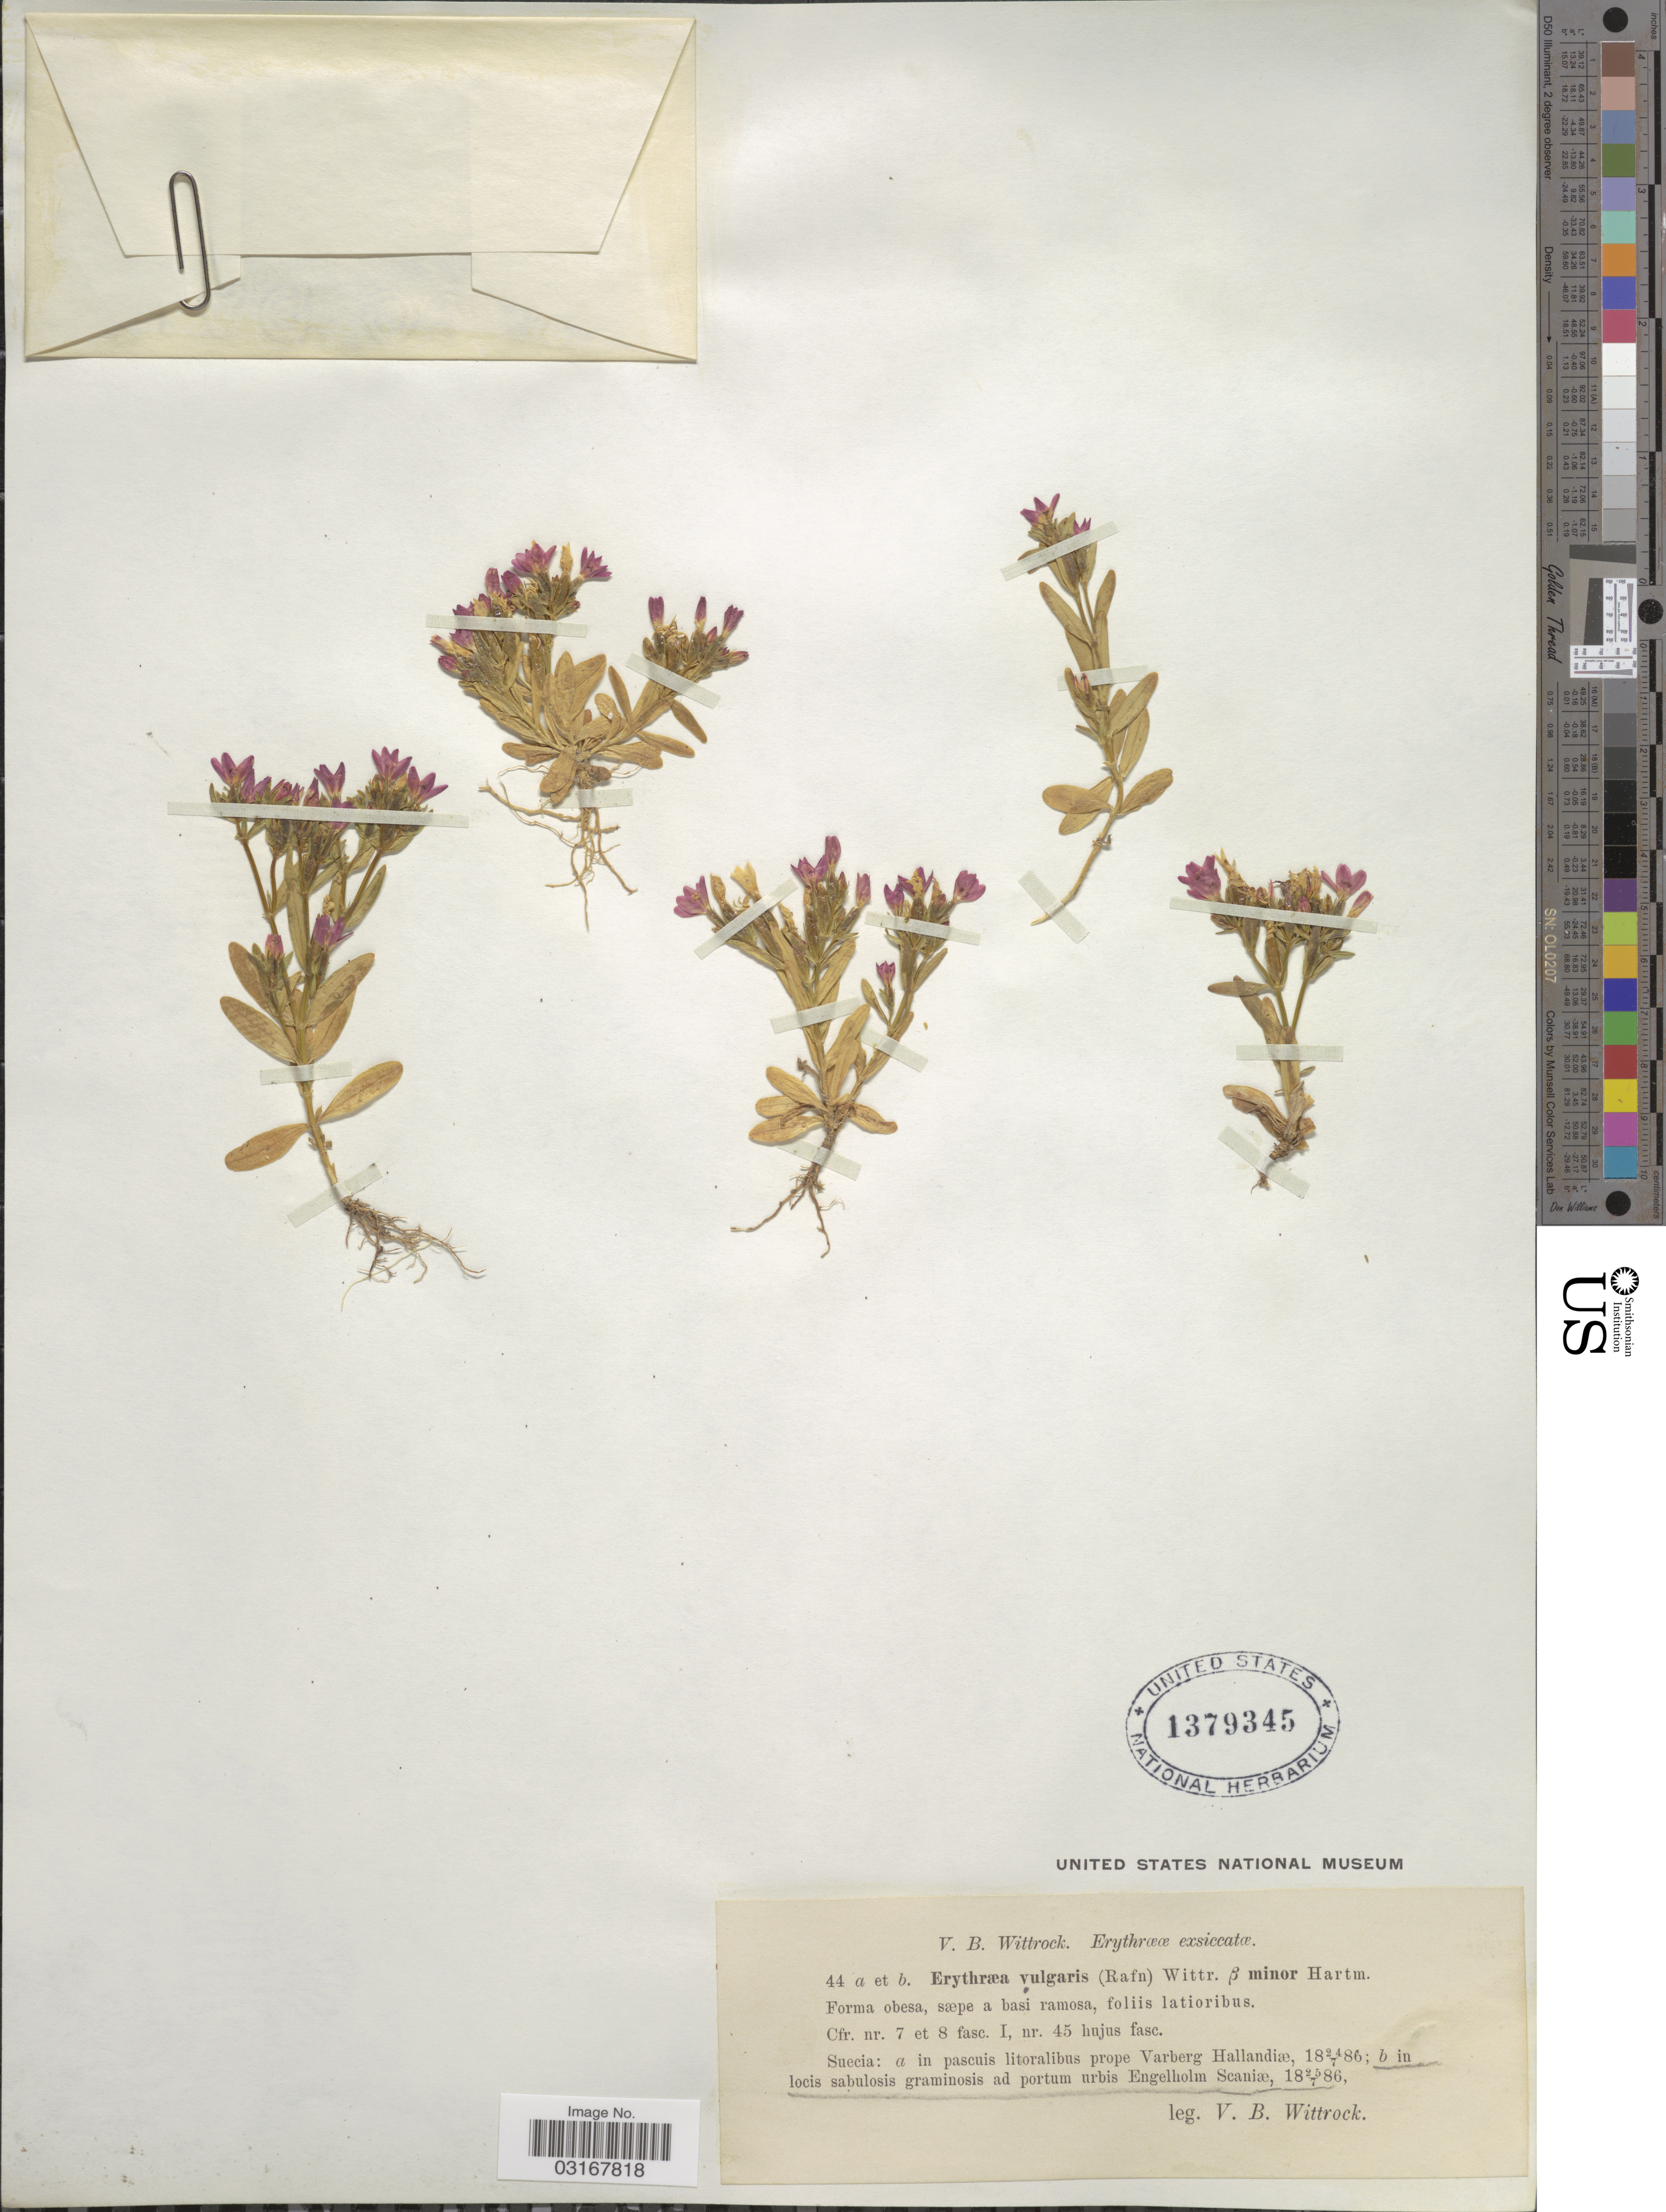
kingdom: Plantae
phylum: Tracheophyta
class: Magnoliopsida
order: Gentianales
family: Gentianaceae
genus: Centaurium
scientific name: Centaurium vulgaris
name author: Godr.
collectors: V. Wittrock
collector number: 44b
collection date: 1886-07-25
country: Sweden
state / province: Skåne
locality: Suecia: in locis sabulosis graminosis ad portum urbis Engelholm Scaniæ.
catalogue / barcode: US 1379345